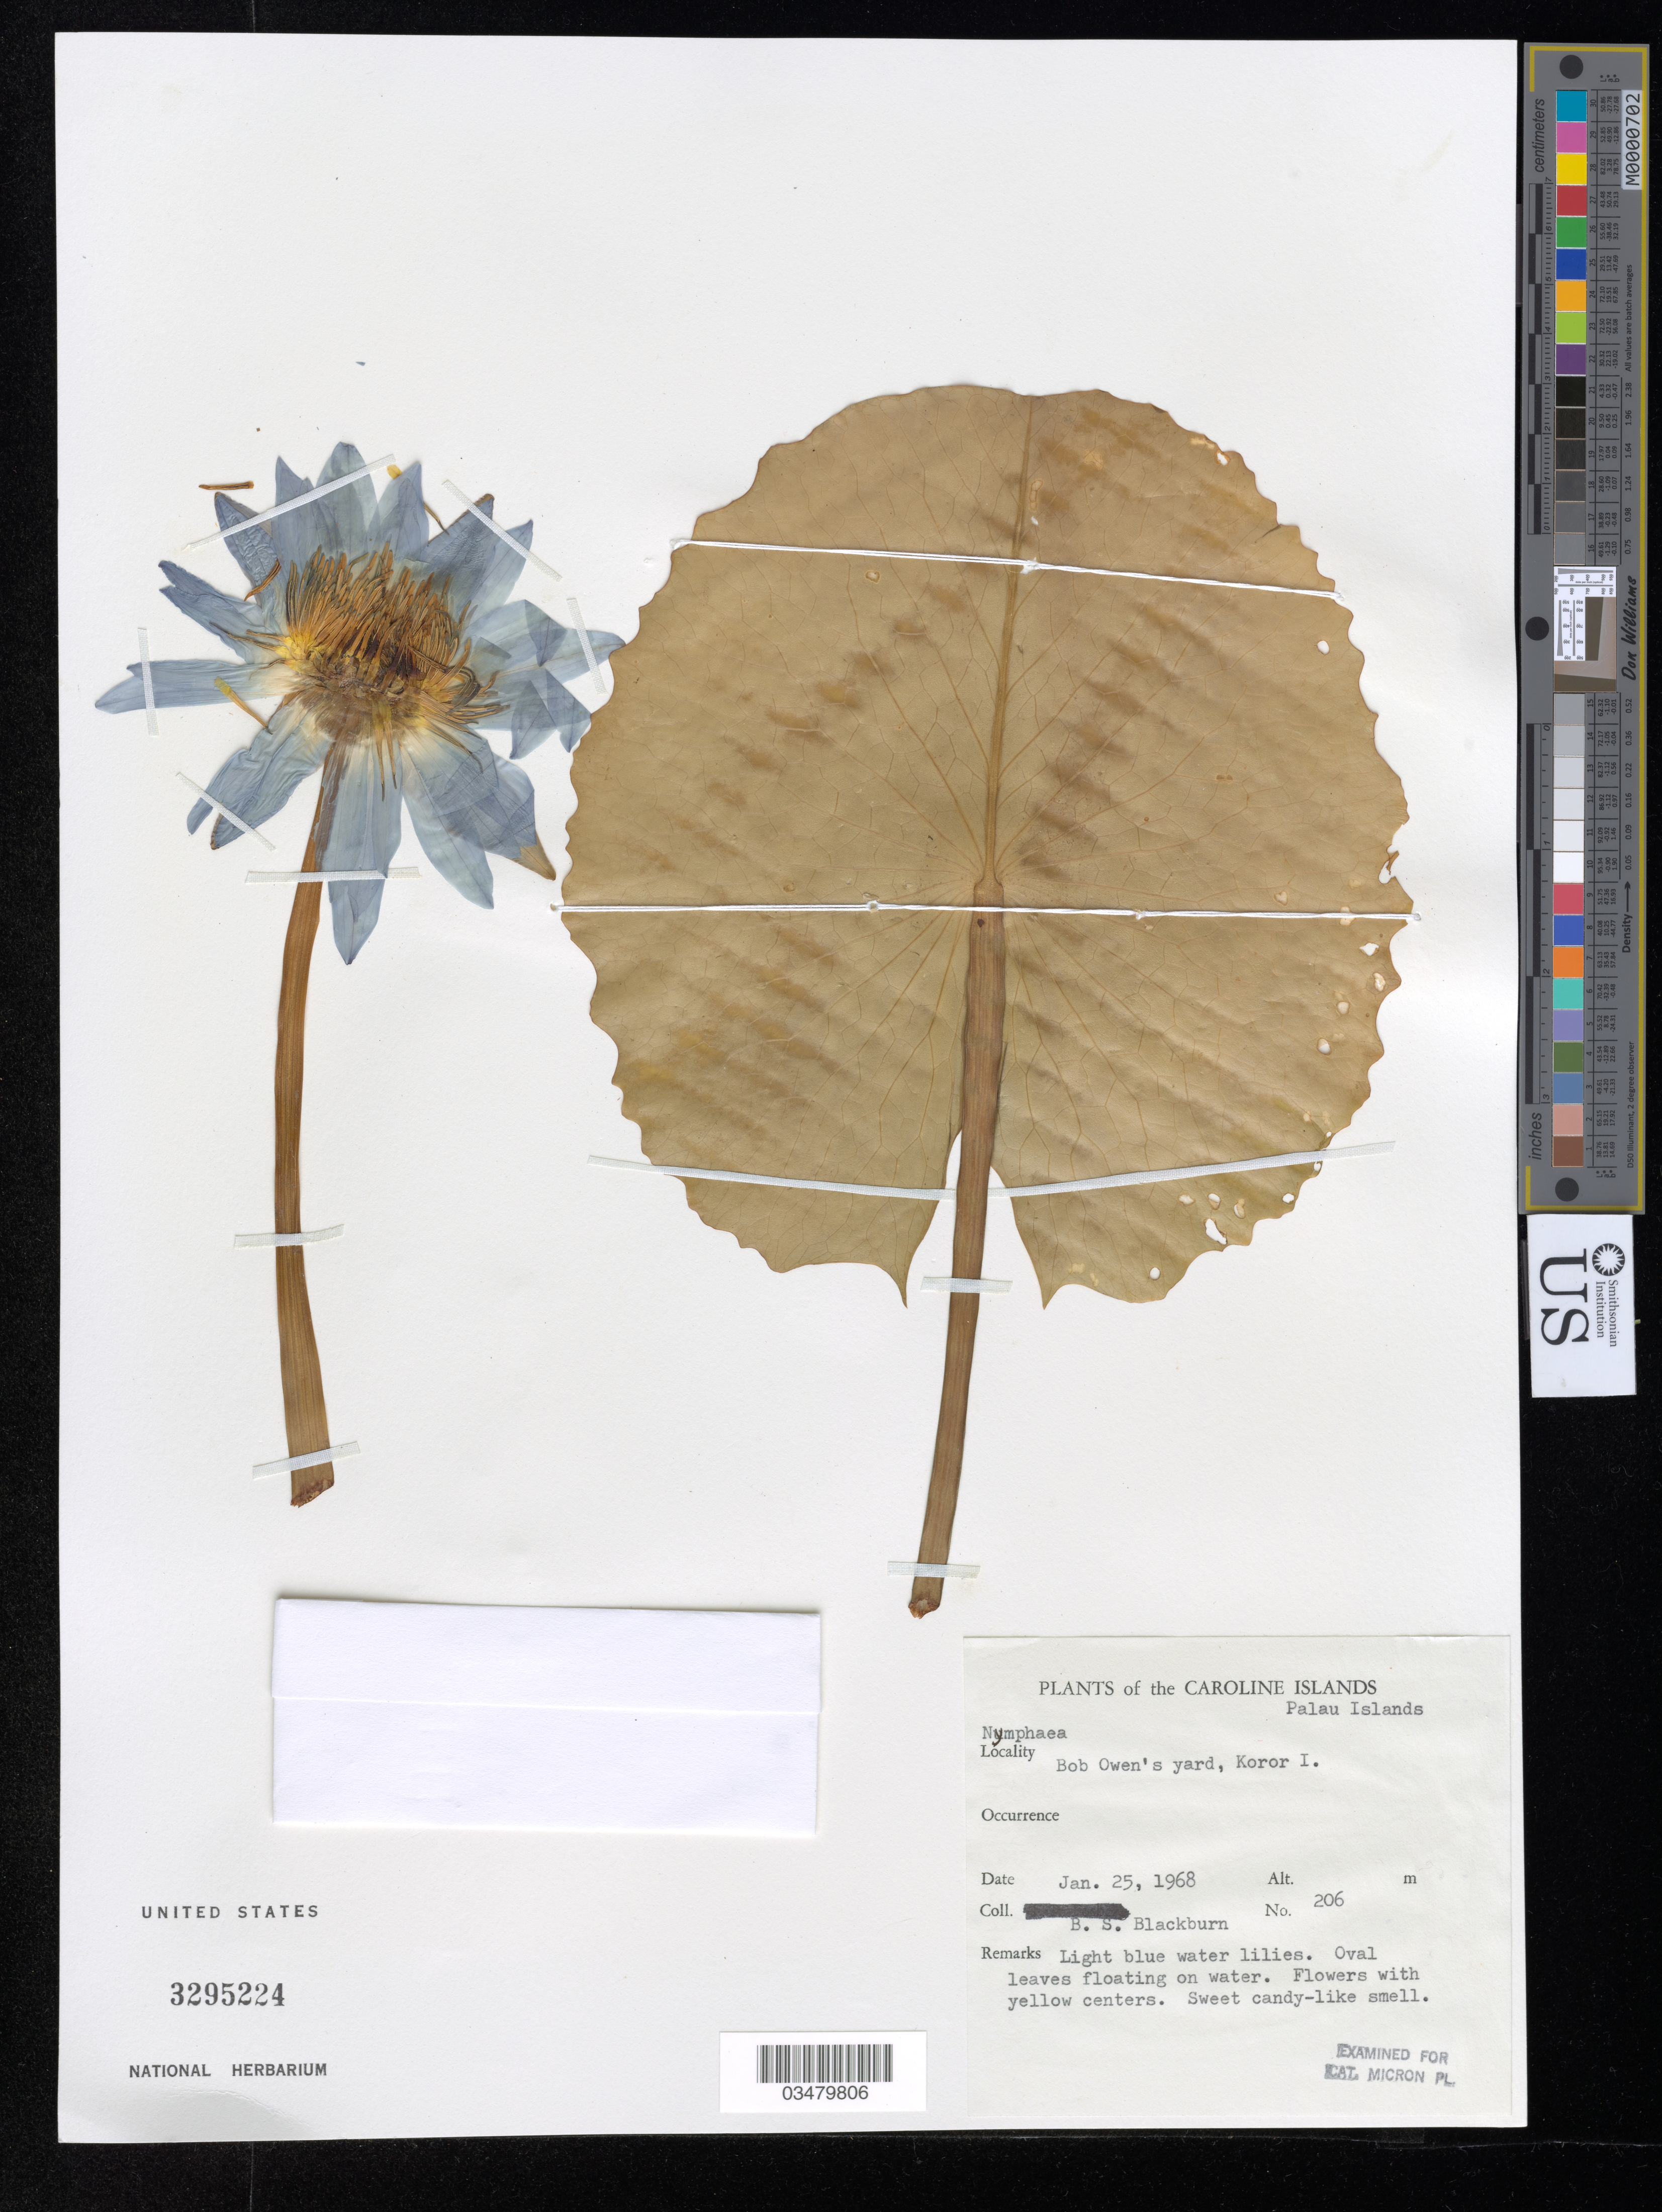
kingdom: Plantae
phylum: Tracheophyta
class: Magnoliopsida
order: Nymphaeales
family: Nymphaeaceae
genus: Nymphaea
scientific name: Nymphaea sp.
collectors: B. S. Blackburn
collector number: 206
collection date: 1964-01-25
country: Palau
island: Oreor [Koror]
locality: Bob Owen's yard, Koror I.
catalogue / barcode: US 3295224